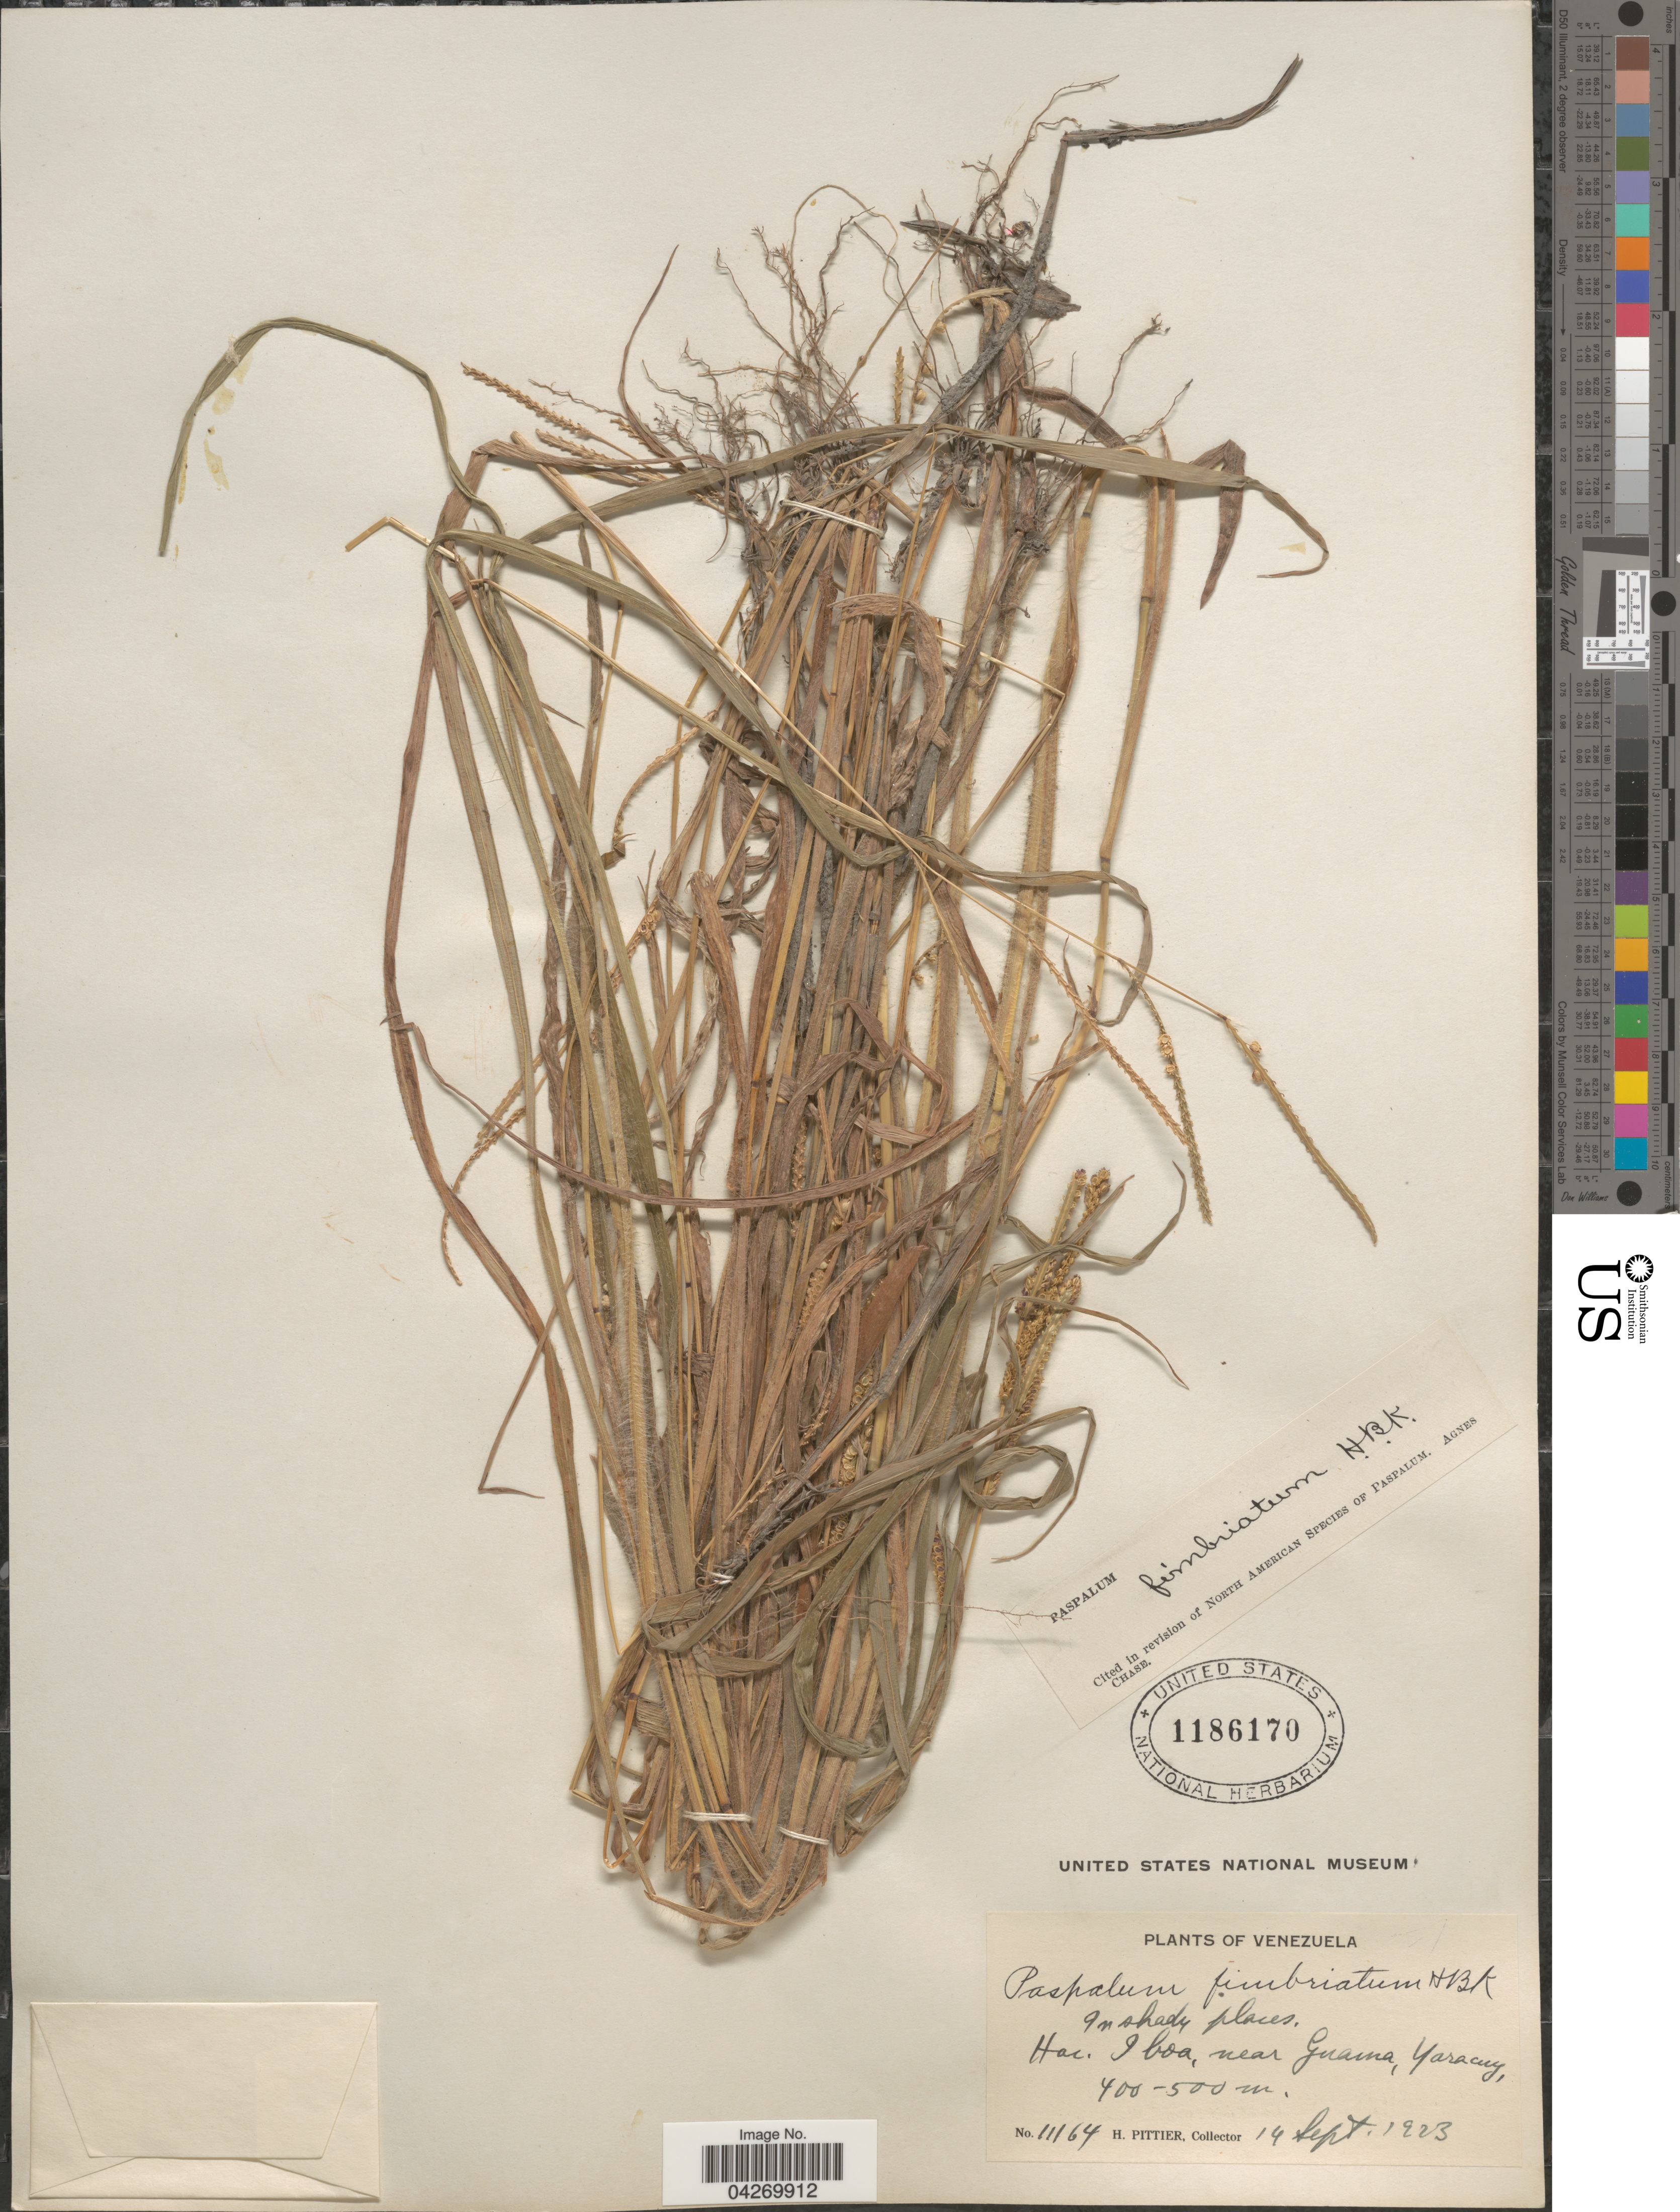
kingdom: Plantae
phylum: Tracheophyta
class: Liliopsida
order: Poales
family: Poaceae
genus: Paspalum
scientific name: Paspalum fimbriatum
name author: Kunth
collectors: H. F. Pittier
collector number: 11164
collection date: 1923-09-14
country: Venezuela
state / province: Yaracuy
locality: In shady places. Hac. Iboa, near Guaina.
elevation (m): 400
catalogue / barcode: US 1186170